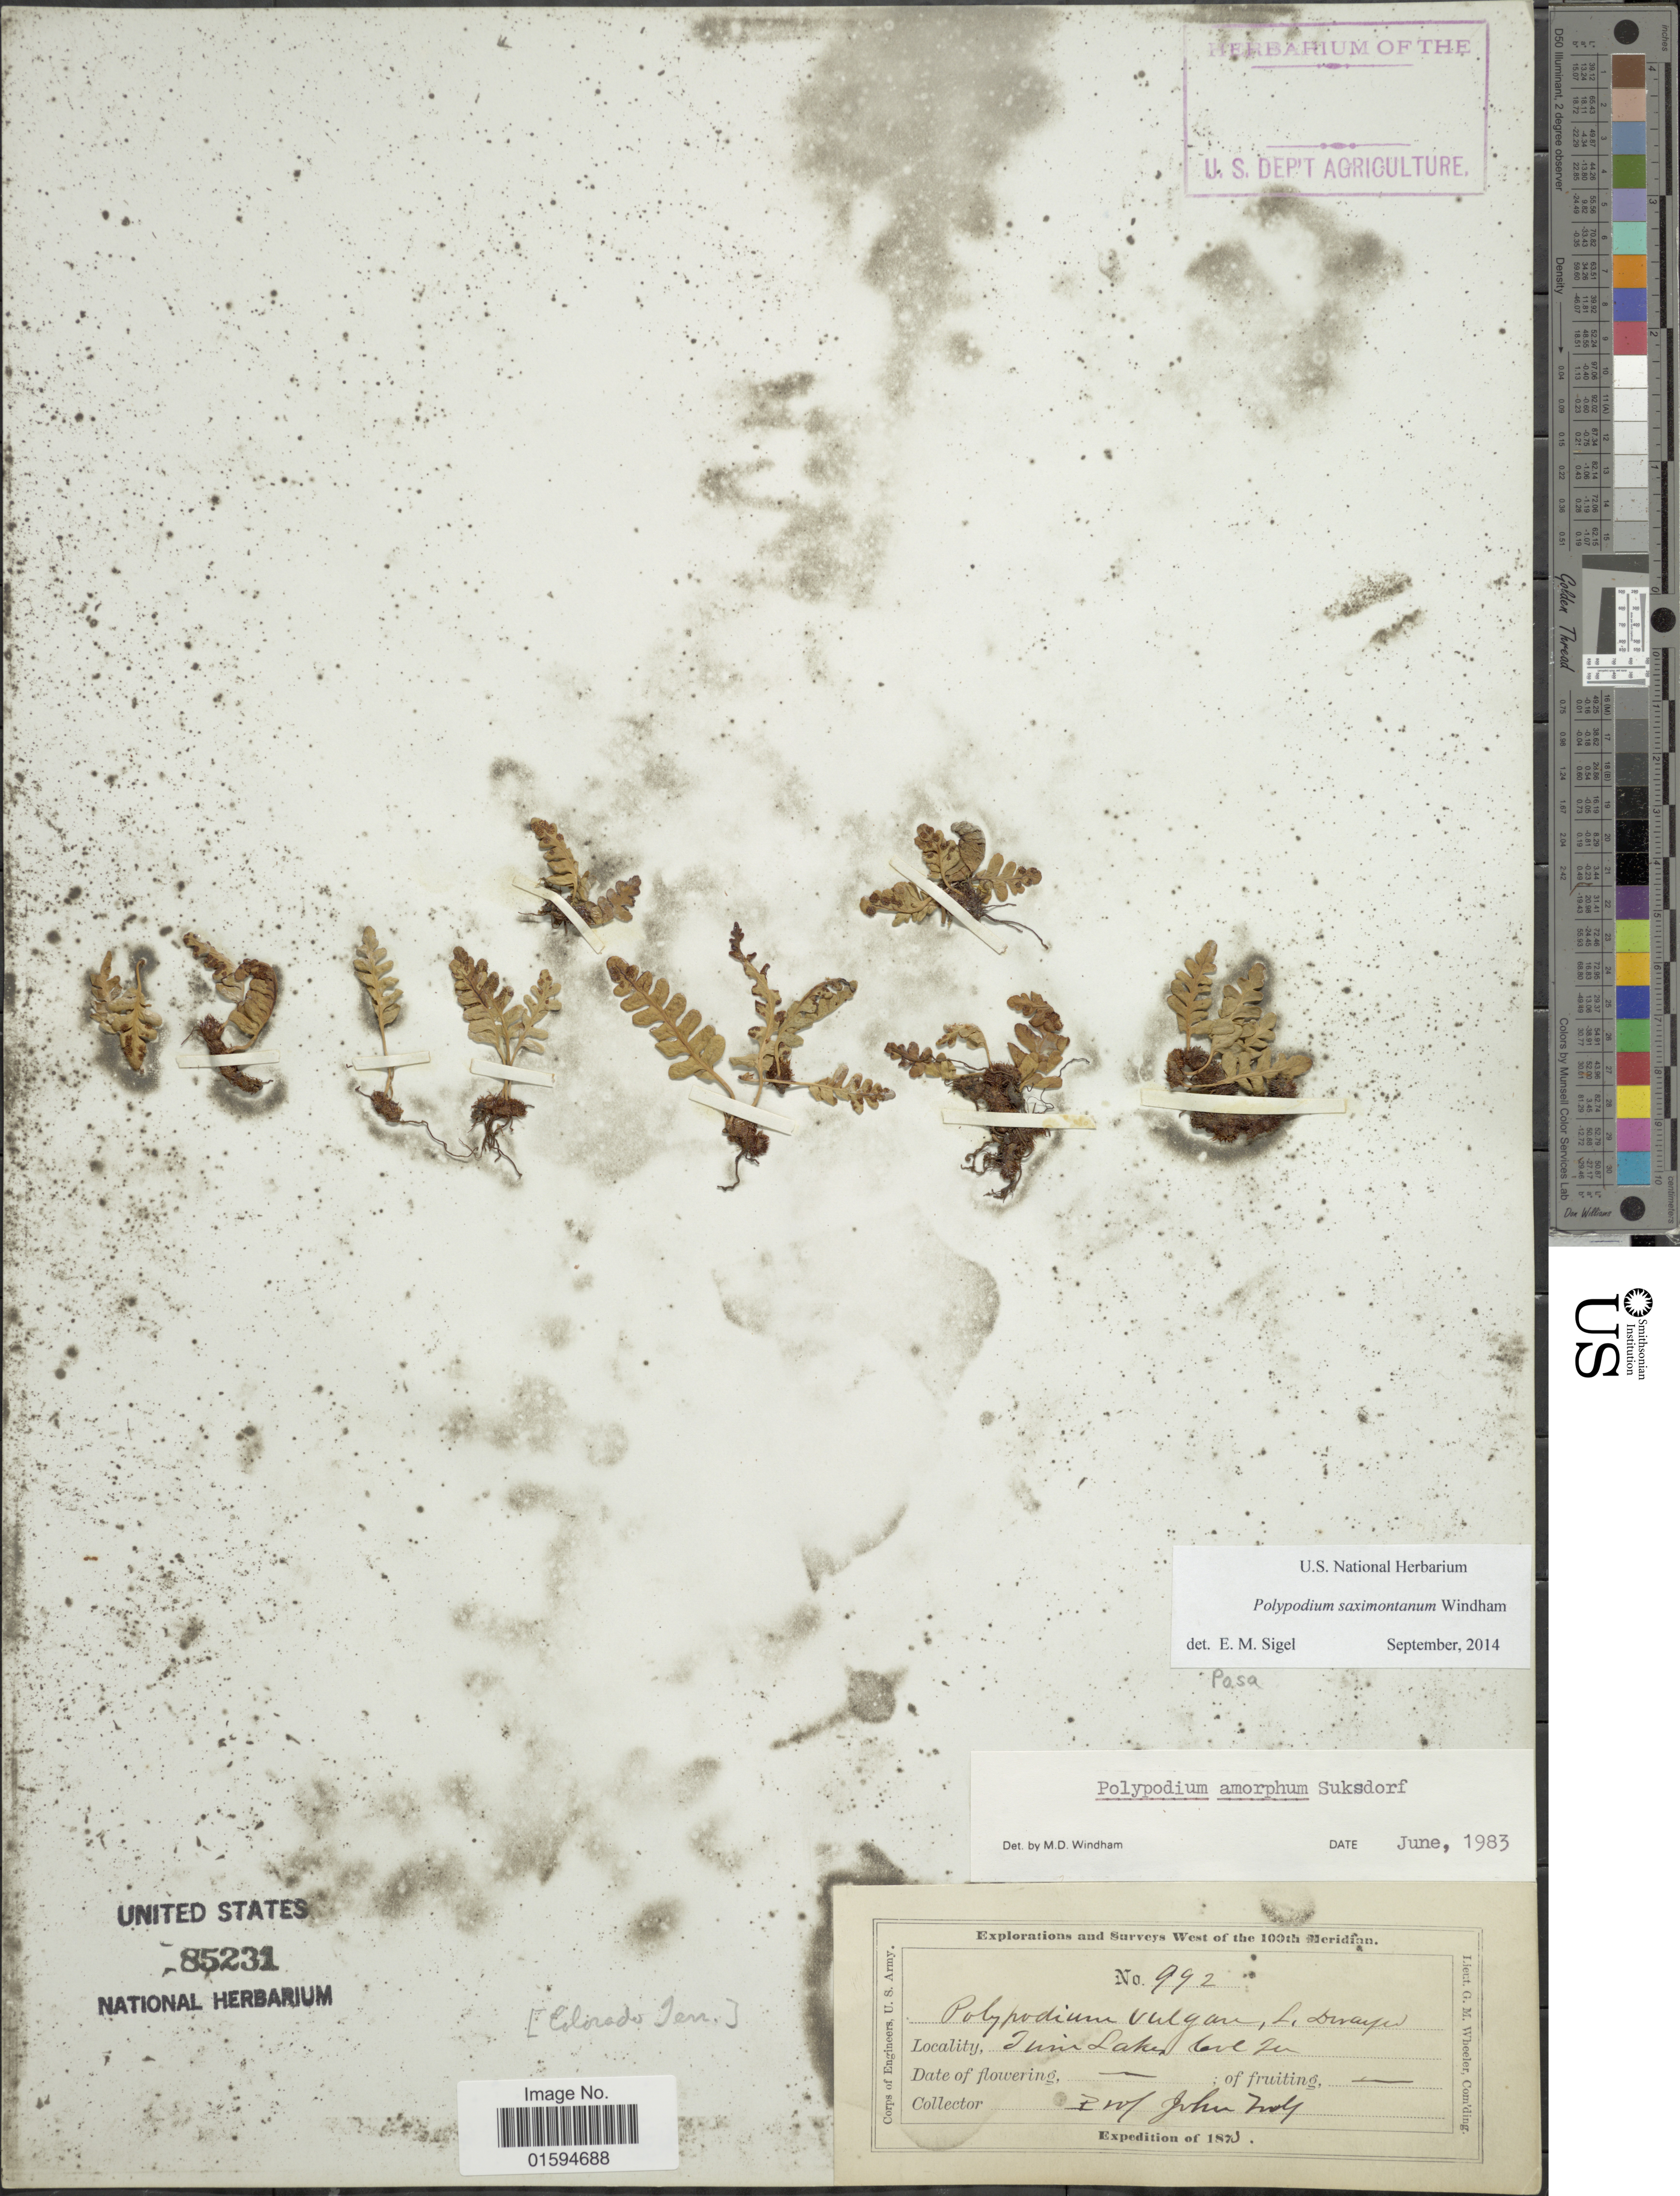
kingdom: Plantae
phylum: Tracheophyta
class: Polypodiopsida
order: Polypodiales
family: Polypodiaceae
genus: Polypodium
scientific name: Polypodium saximontanum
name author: Windham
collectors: J. Wolf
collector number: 992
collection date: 1873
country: United States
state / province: California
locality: June Lakes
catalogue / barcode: US 85231